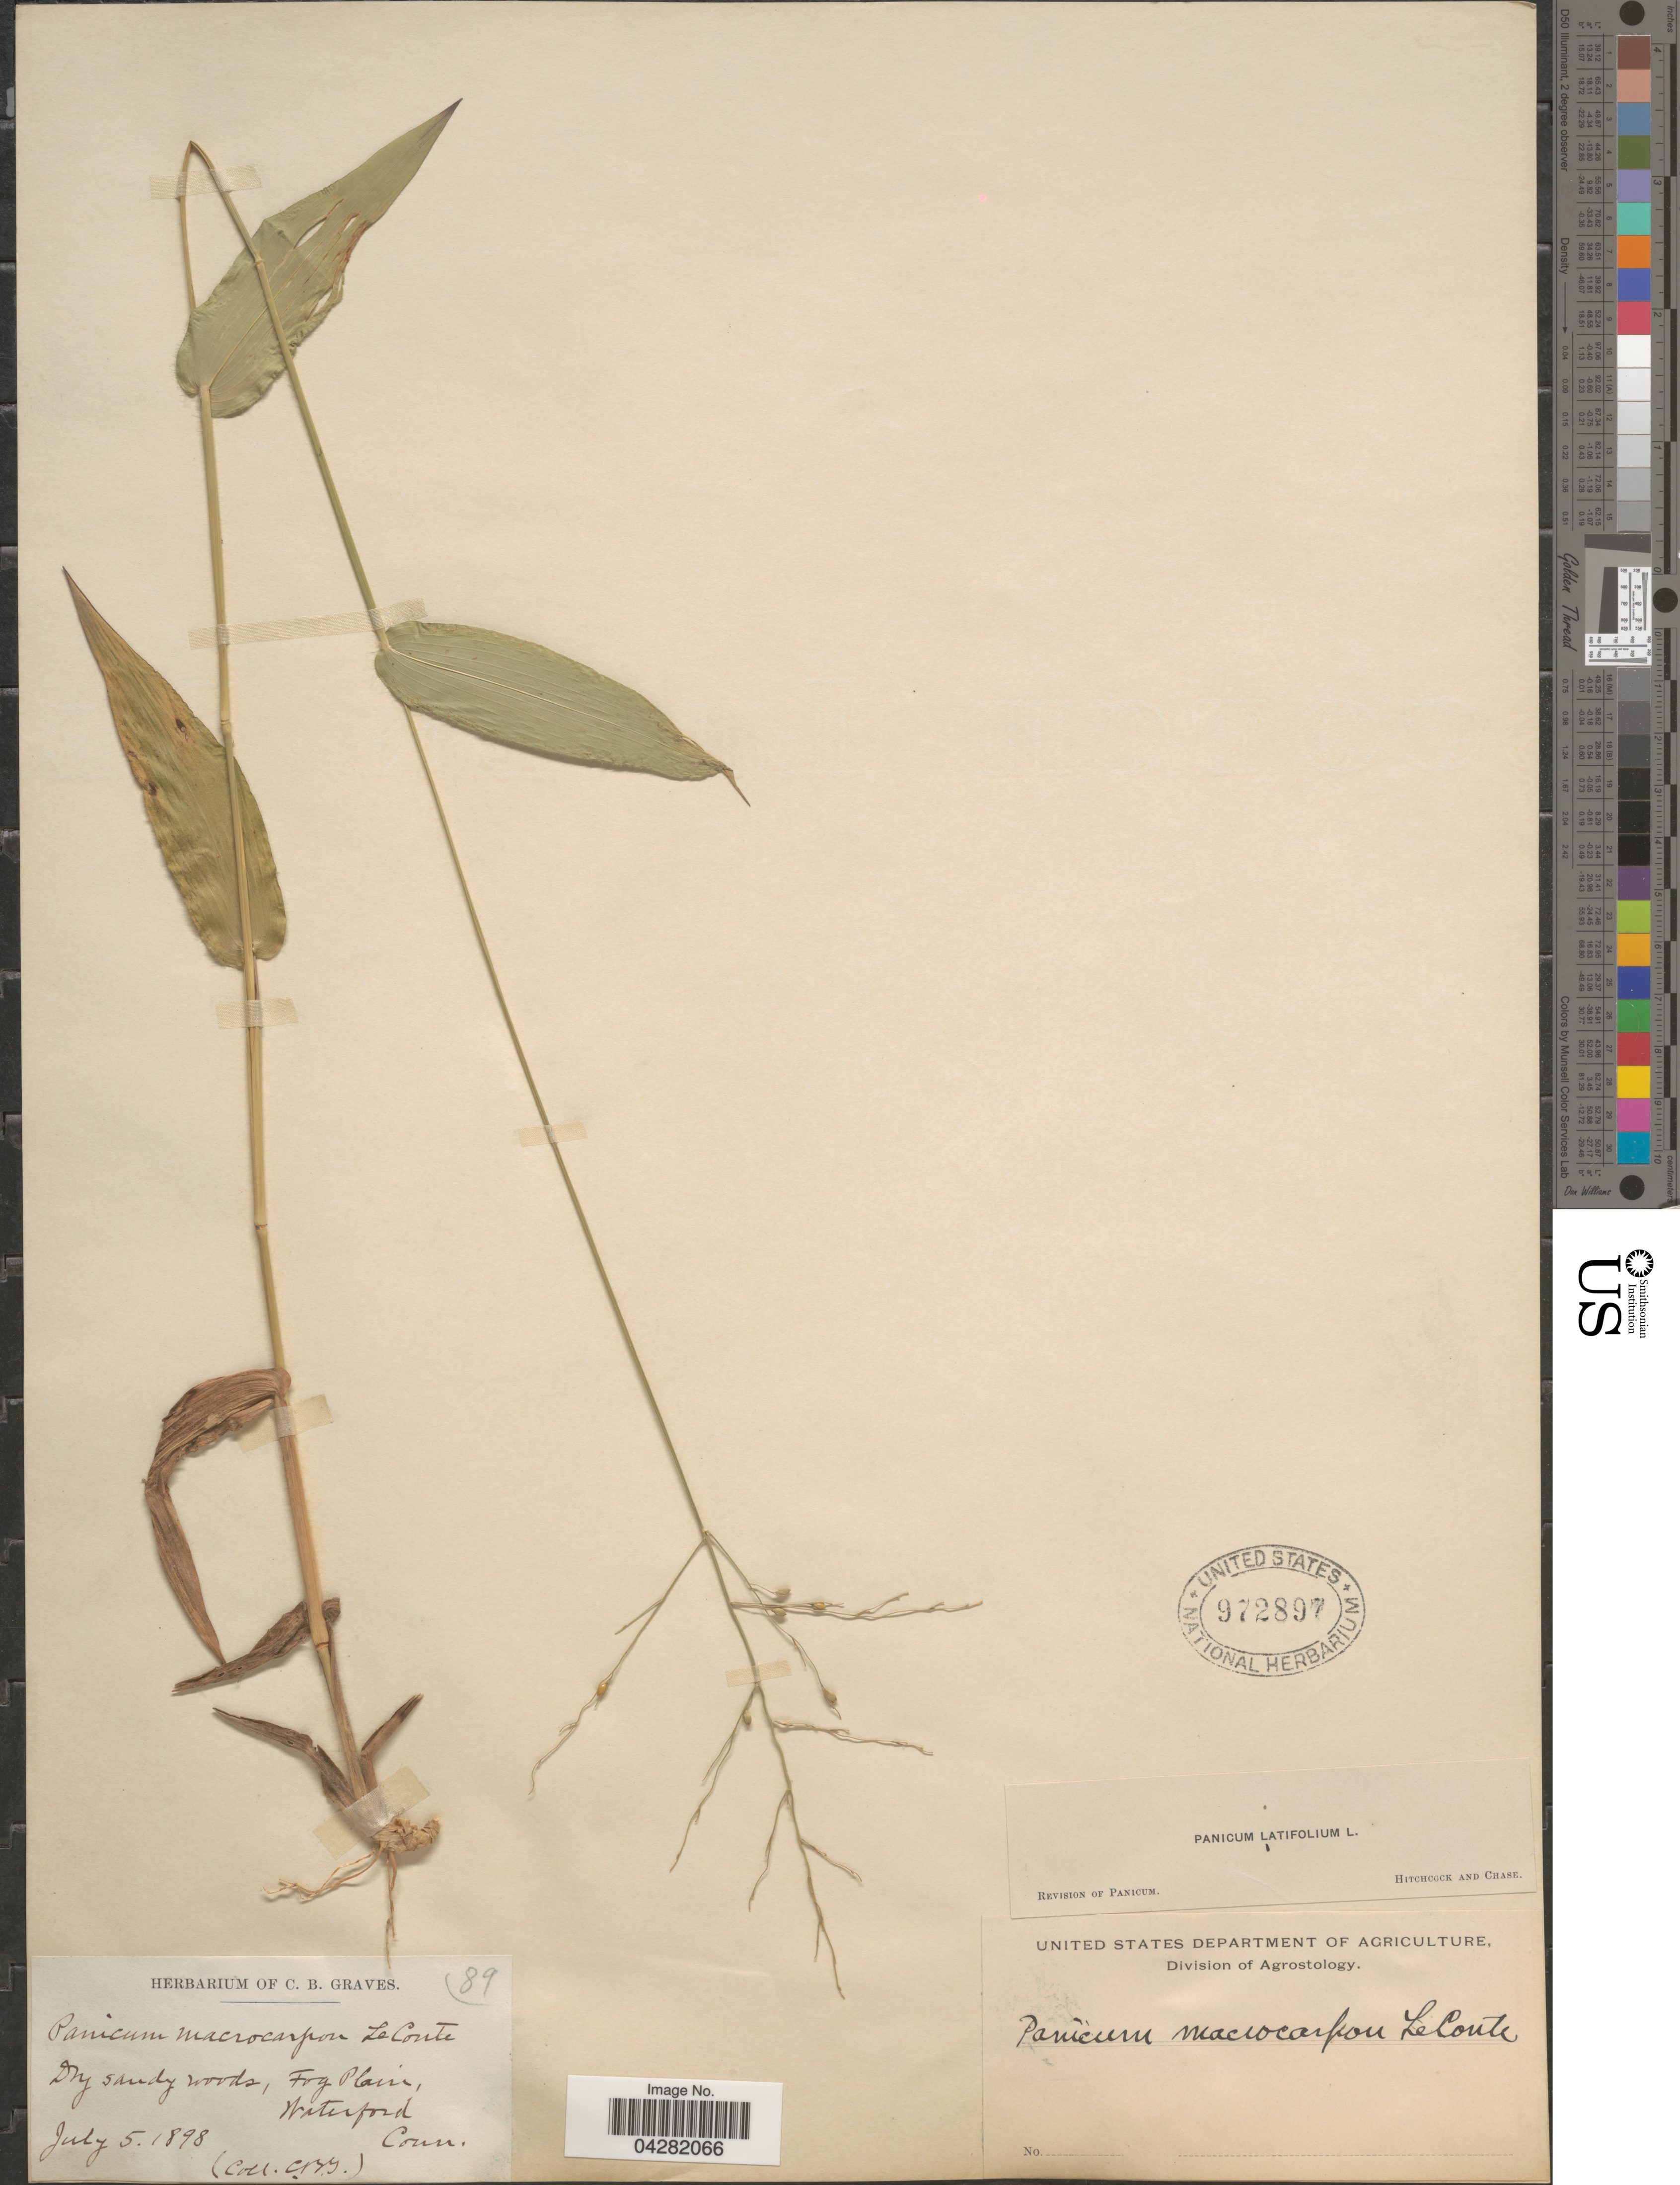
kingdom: Plantae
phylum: Tracheophyta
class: Liliopsida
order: Poales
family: Poaceae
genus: Dichanthelium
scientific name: Dichanthelium latifolium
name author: (L.) Harvill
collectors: C. Graves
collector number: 89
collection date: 1898-07-05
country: United States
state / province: Connecticut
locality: Fog Plain, Waterford.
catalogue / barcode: US 972897